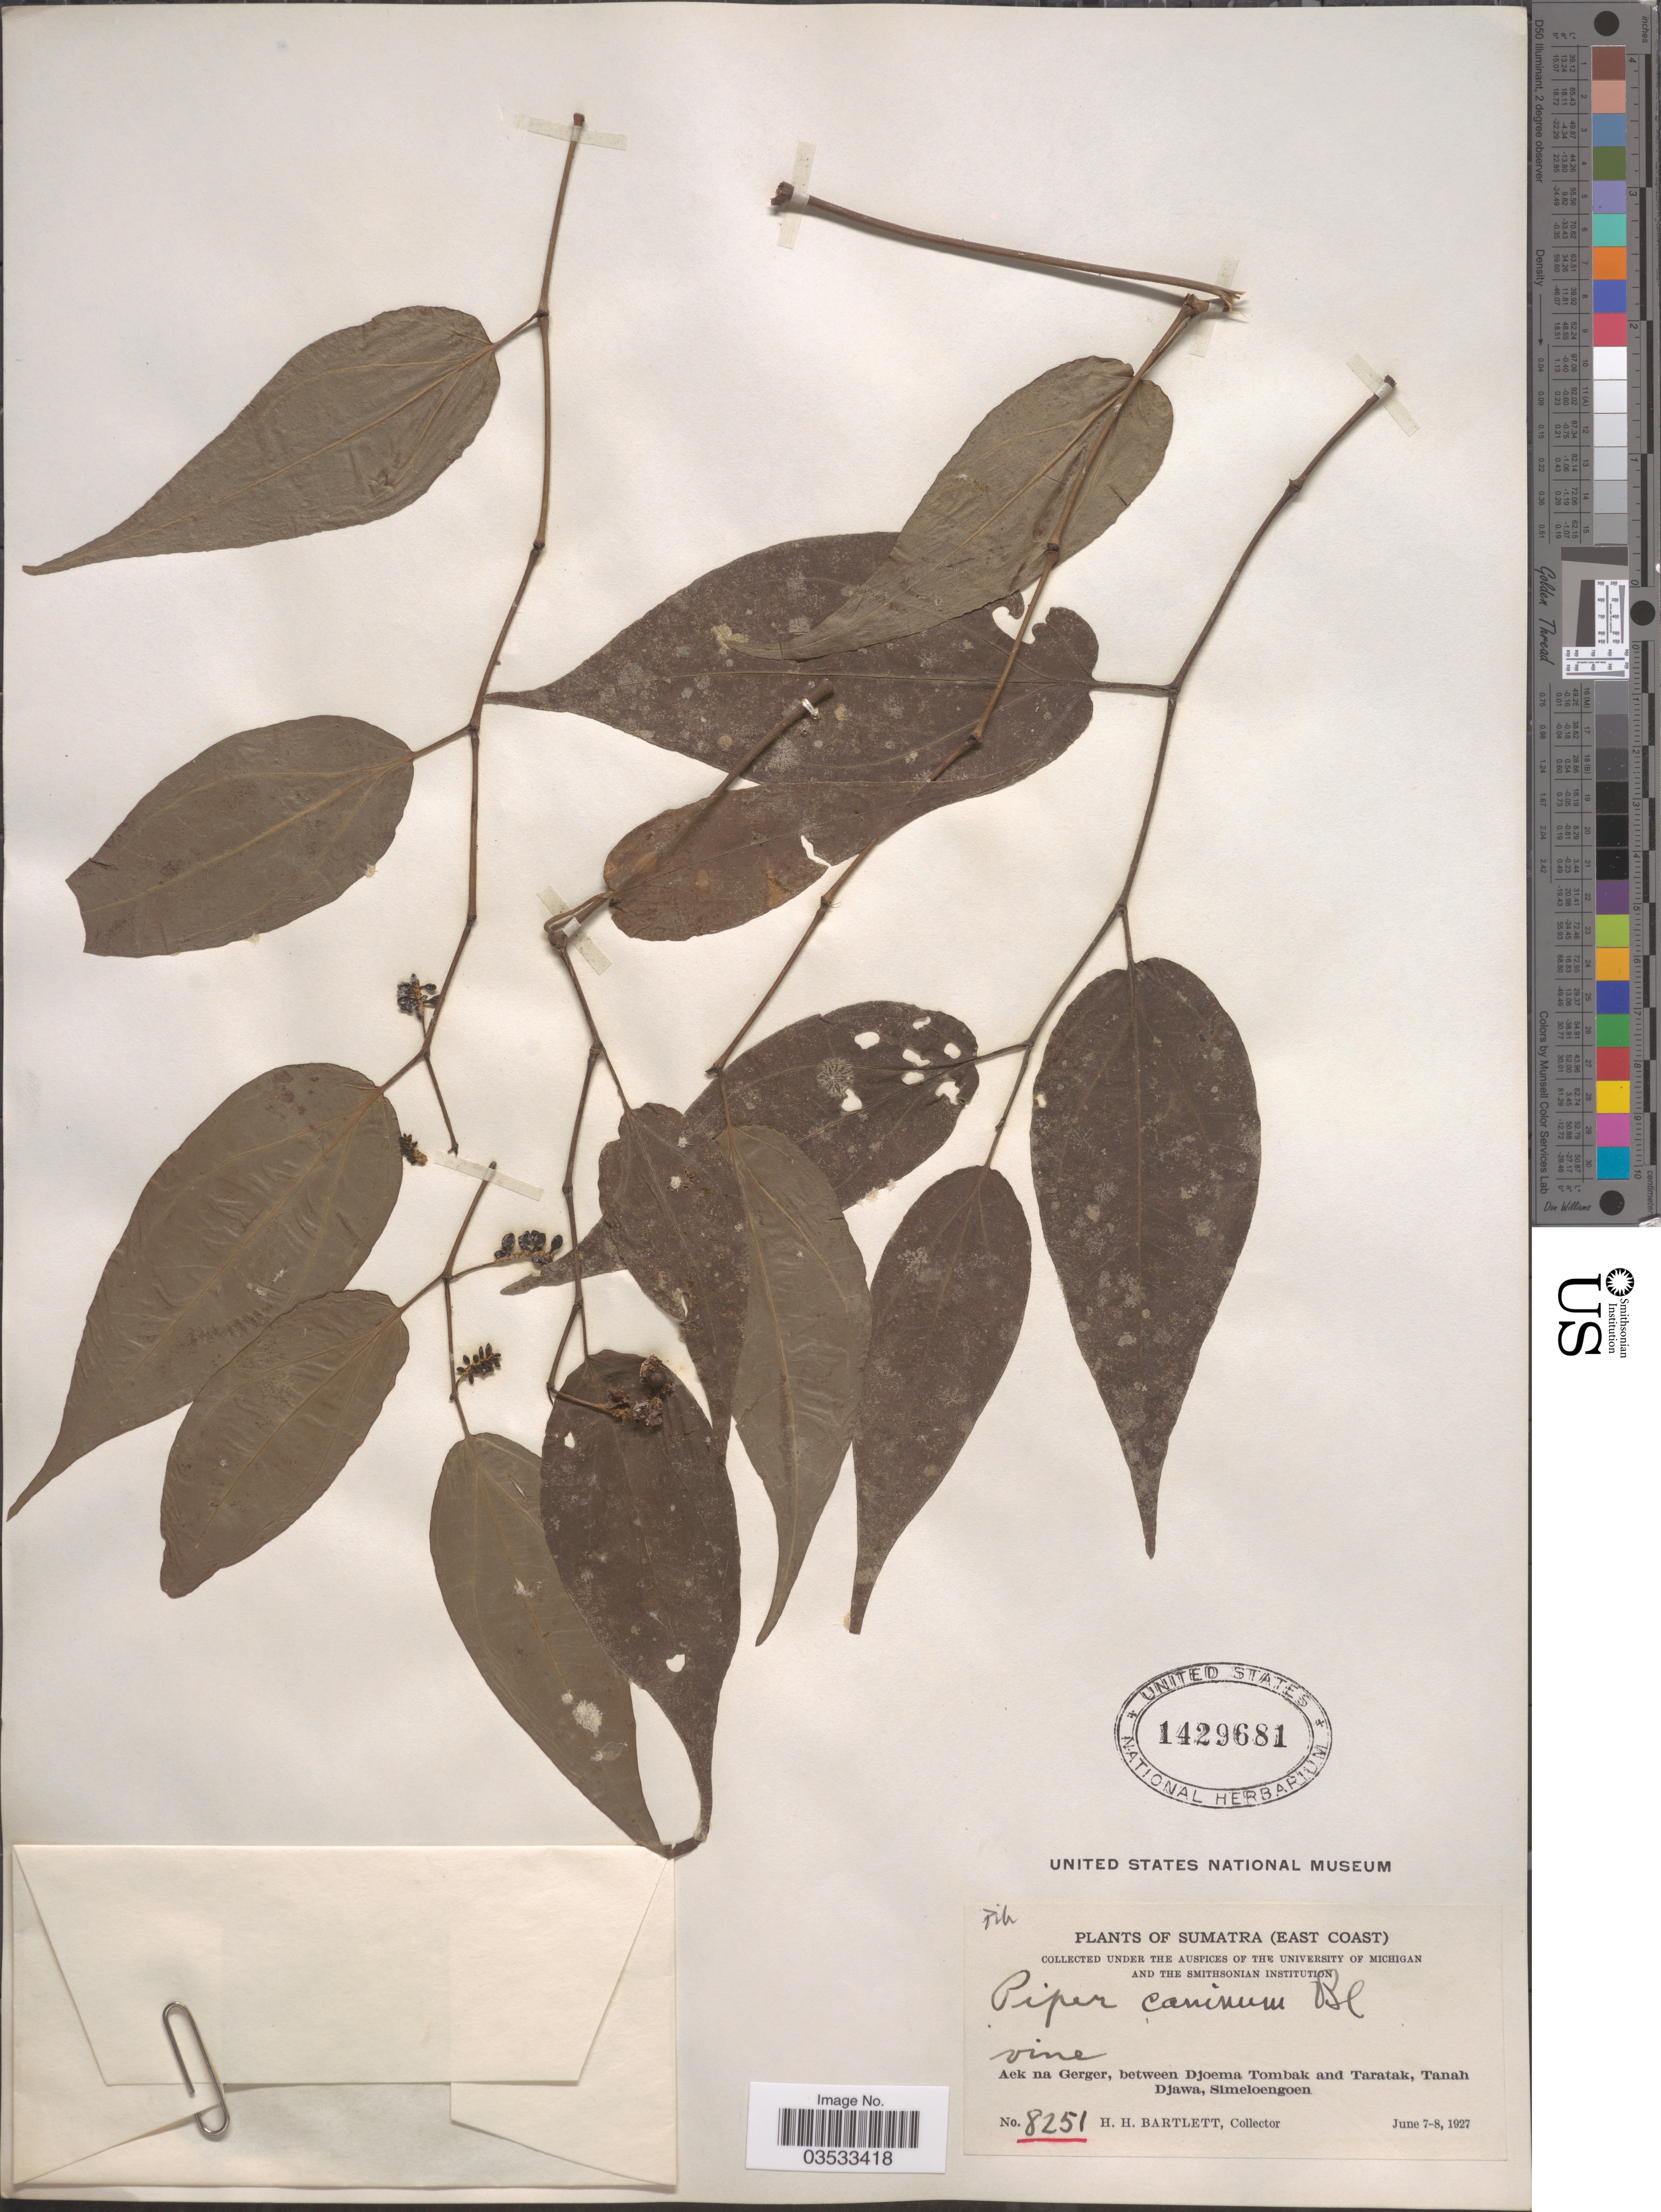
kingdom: Plantae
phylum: Tracheophyta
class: Magnoliopsida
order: Piperales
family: Piperaceae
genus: Piper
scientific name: Piper caninum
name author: Blume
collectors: H. H. Bartlett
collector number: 8251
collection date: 1927-06-07/1927-06-08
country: Indonesia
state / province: Sumatra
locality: East Coast. Aek na Gerger, between Djoema Tombak and Taratak, Tanah Djawa, Simeloengoen.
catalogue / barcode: US 1429681